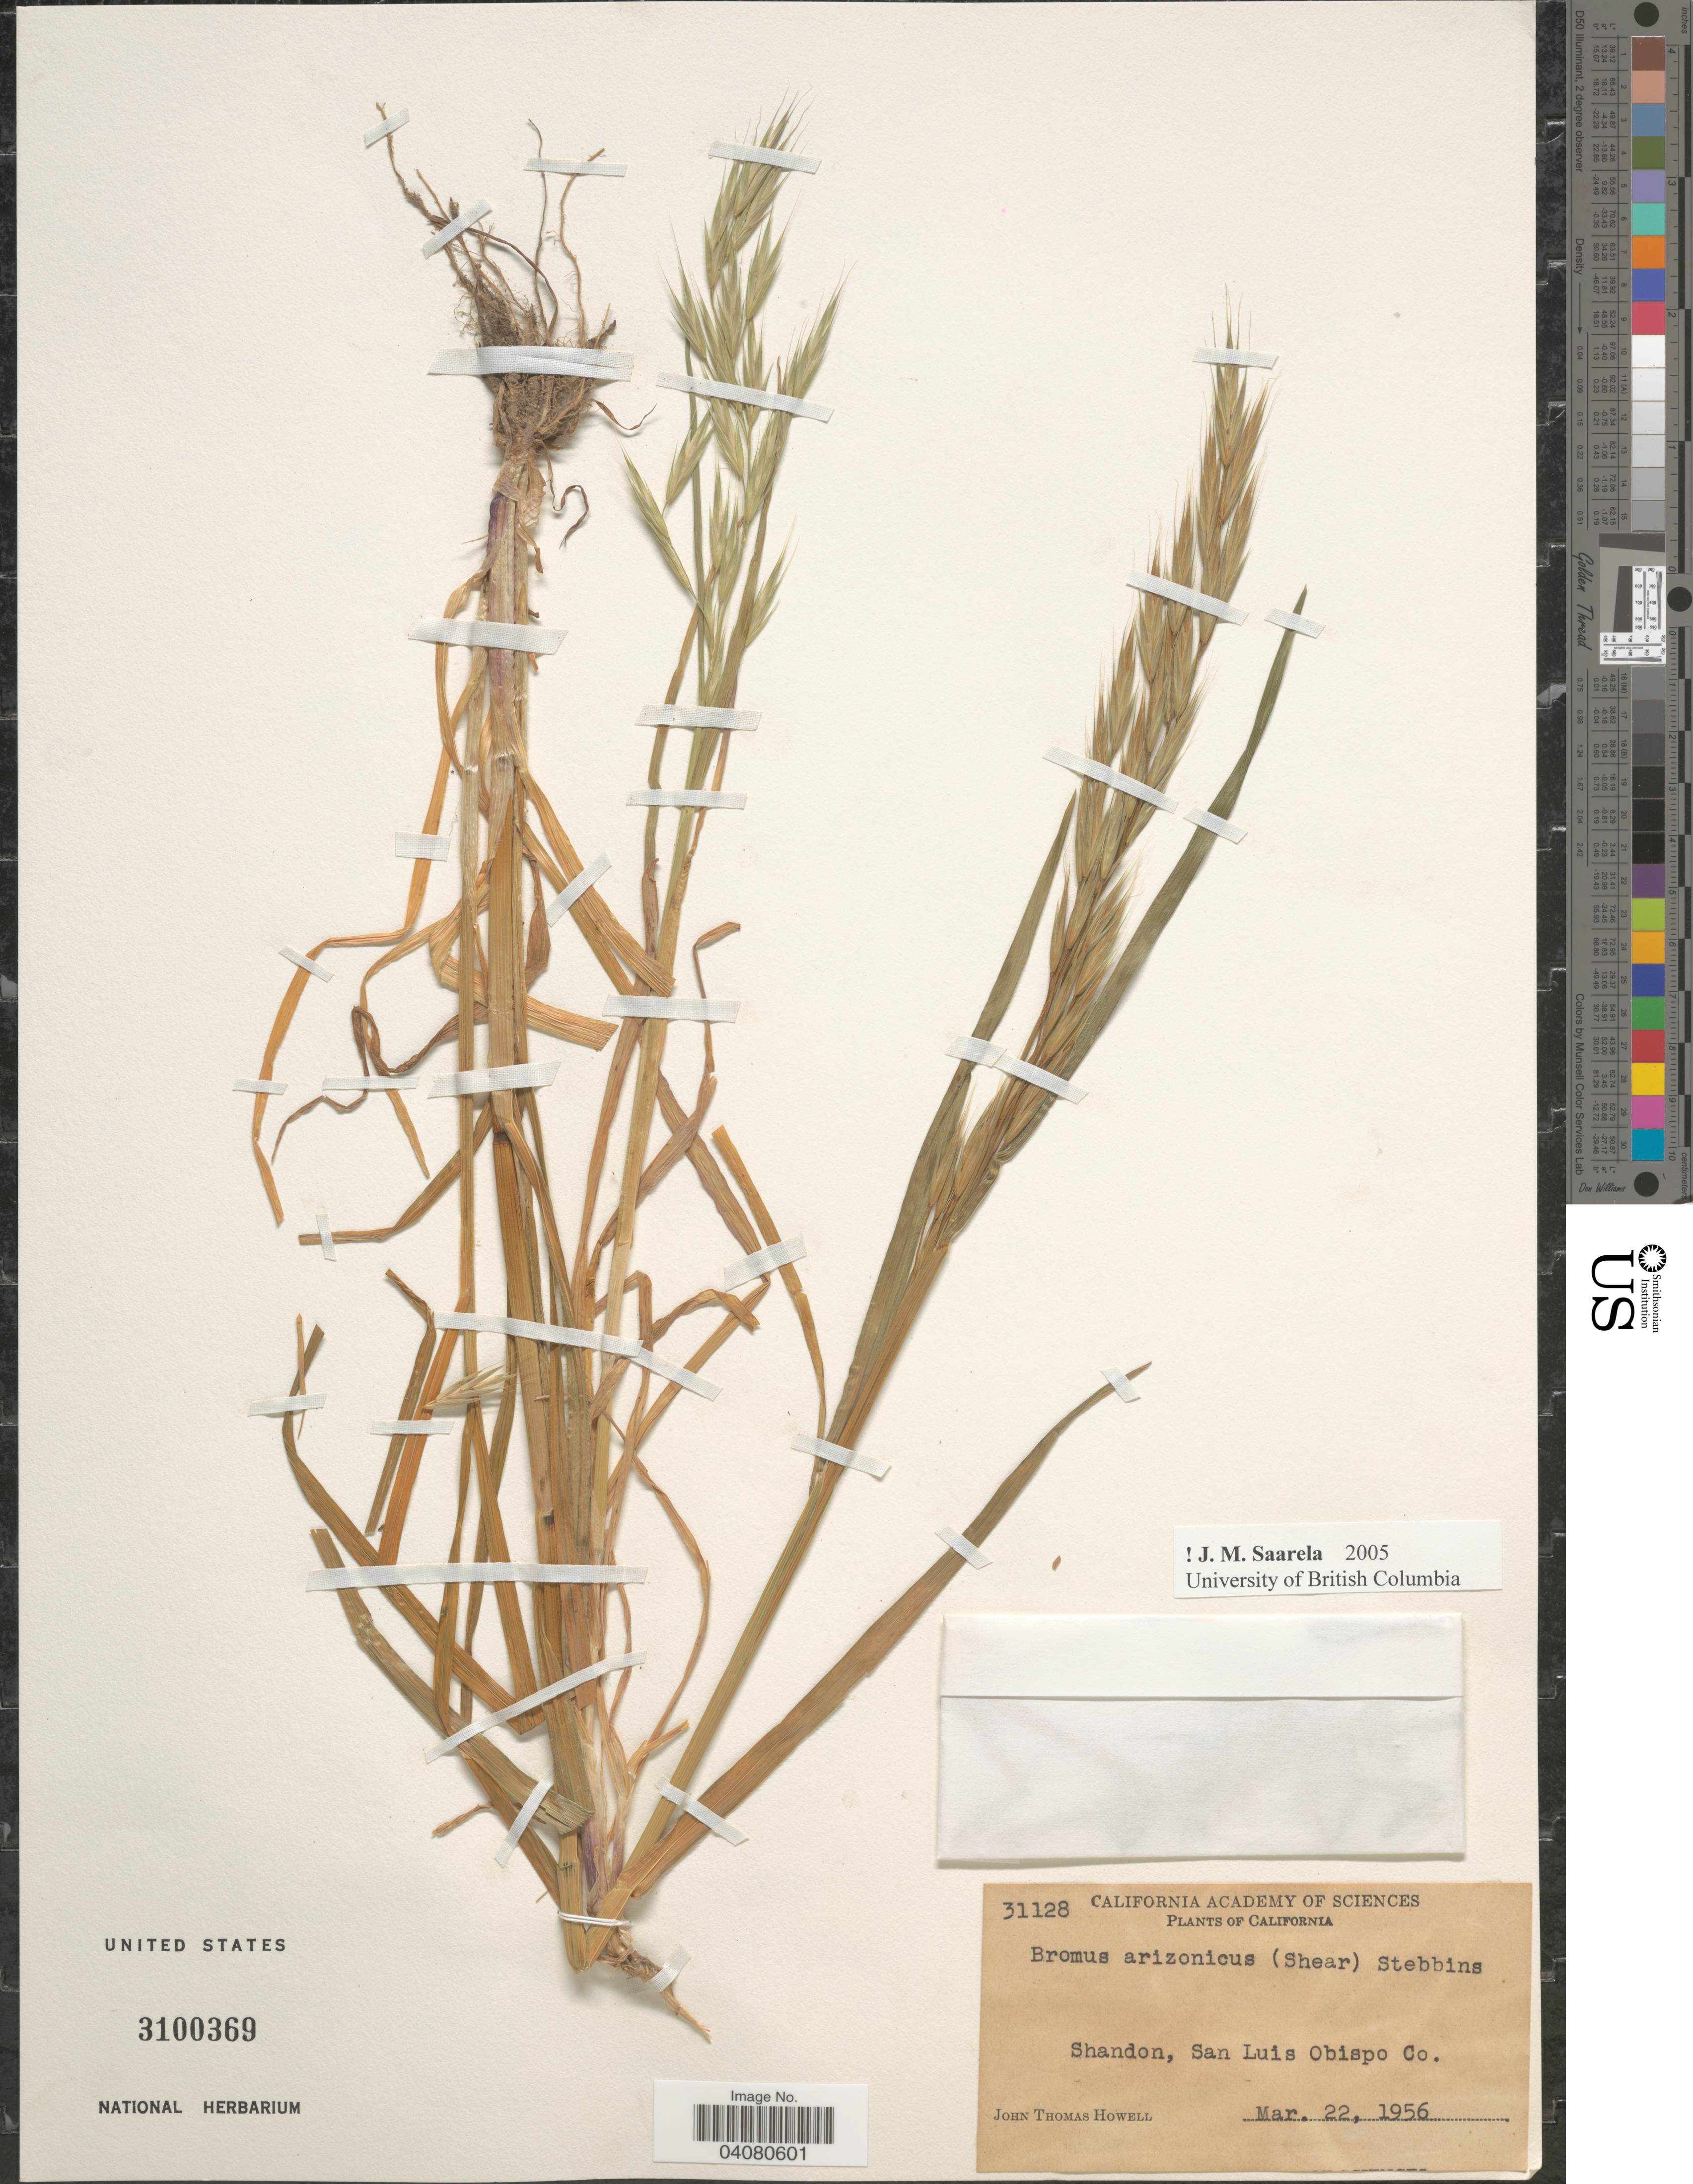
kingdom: Plantae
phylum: Tracheophyta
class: Liliopsida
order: Poales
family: Poaceae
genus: Bromus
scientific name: Bromus arizonicus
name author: (Shear) Stebbins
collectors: J. T. Howell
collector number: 31128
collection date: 1956-03-22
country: United States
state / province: California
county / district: San Luis Obispo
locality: Shandon, San Luis Obispo Co.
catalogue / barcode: US 3100369